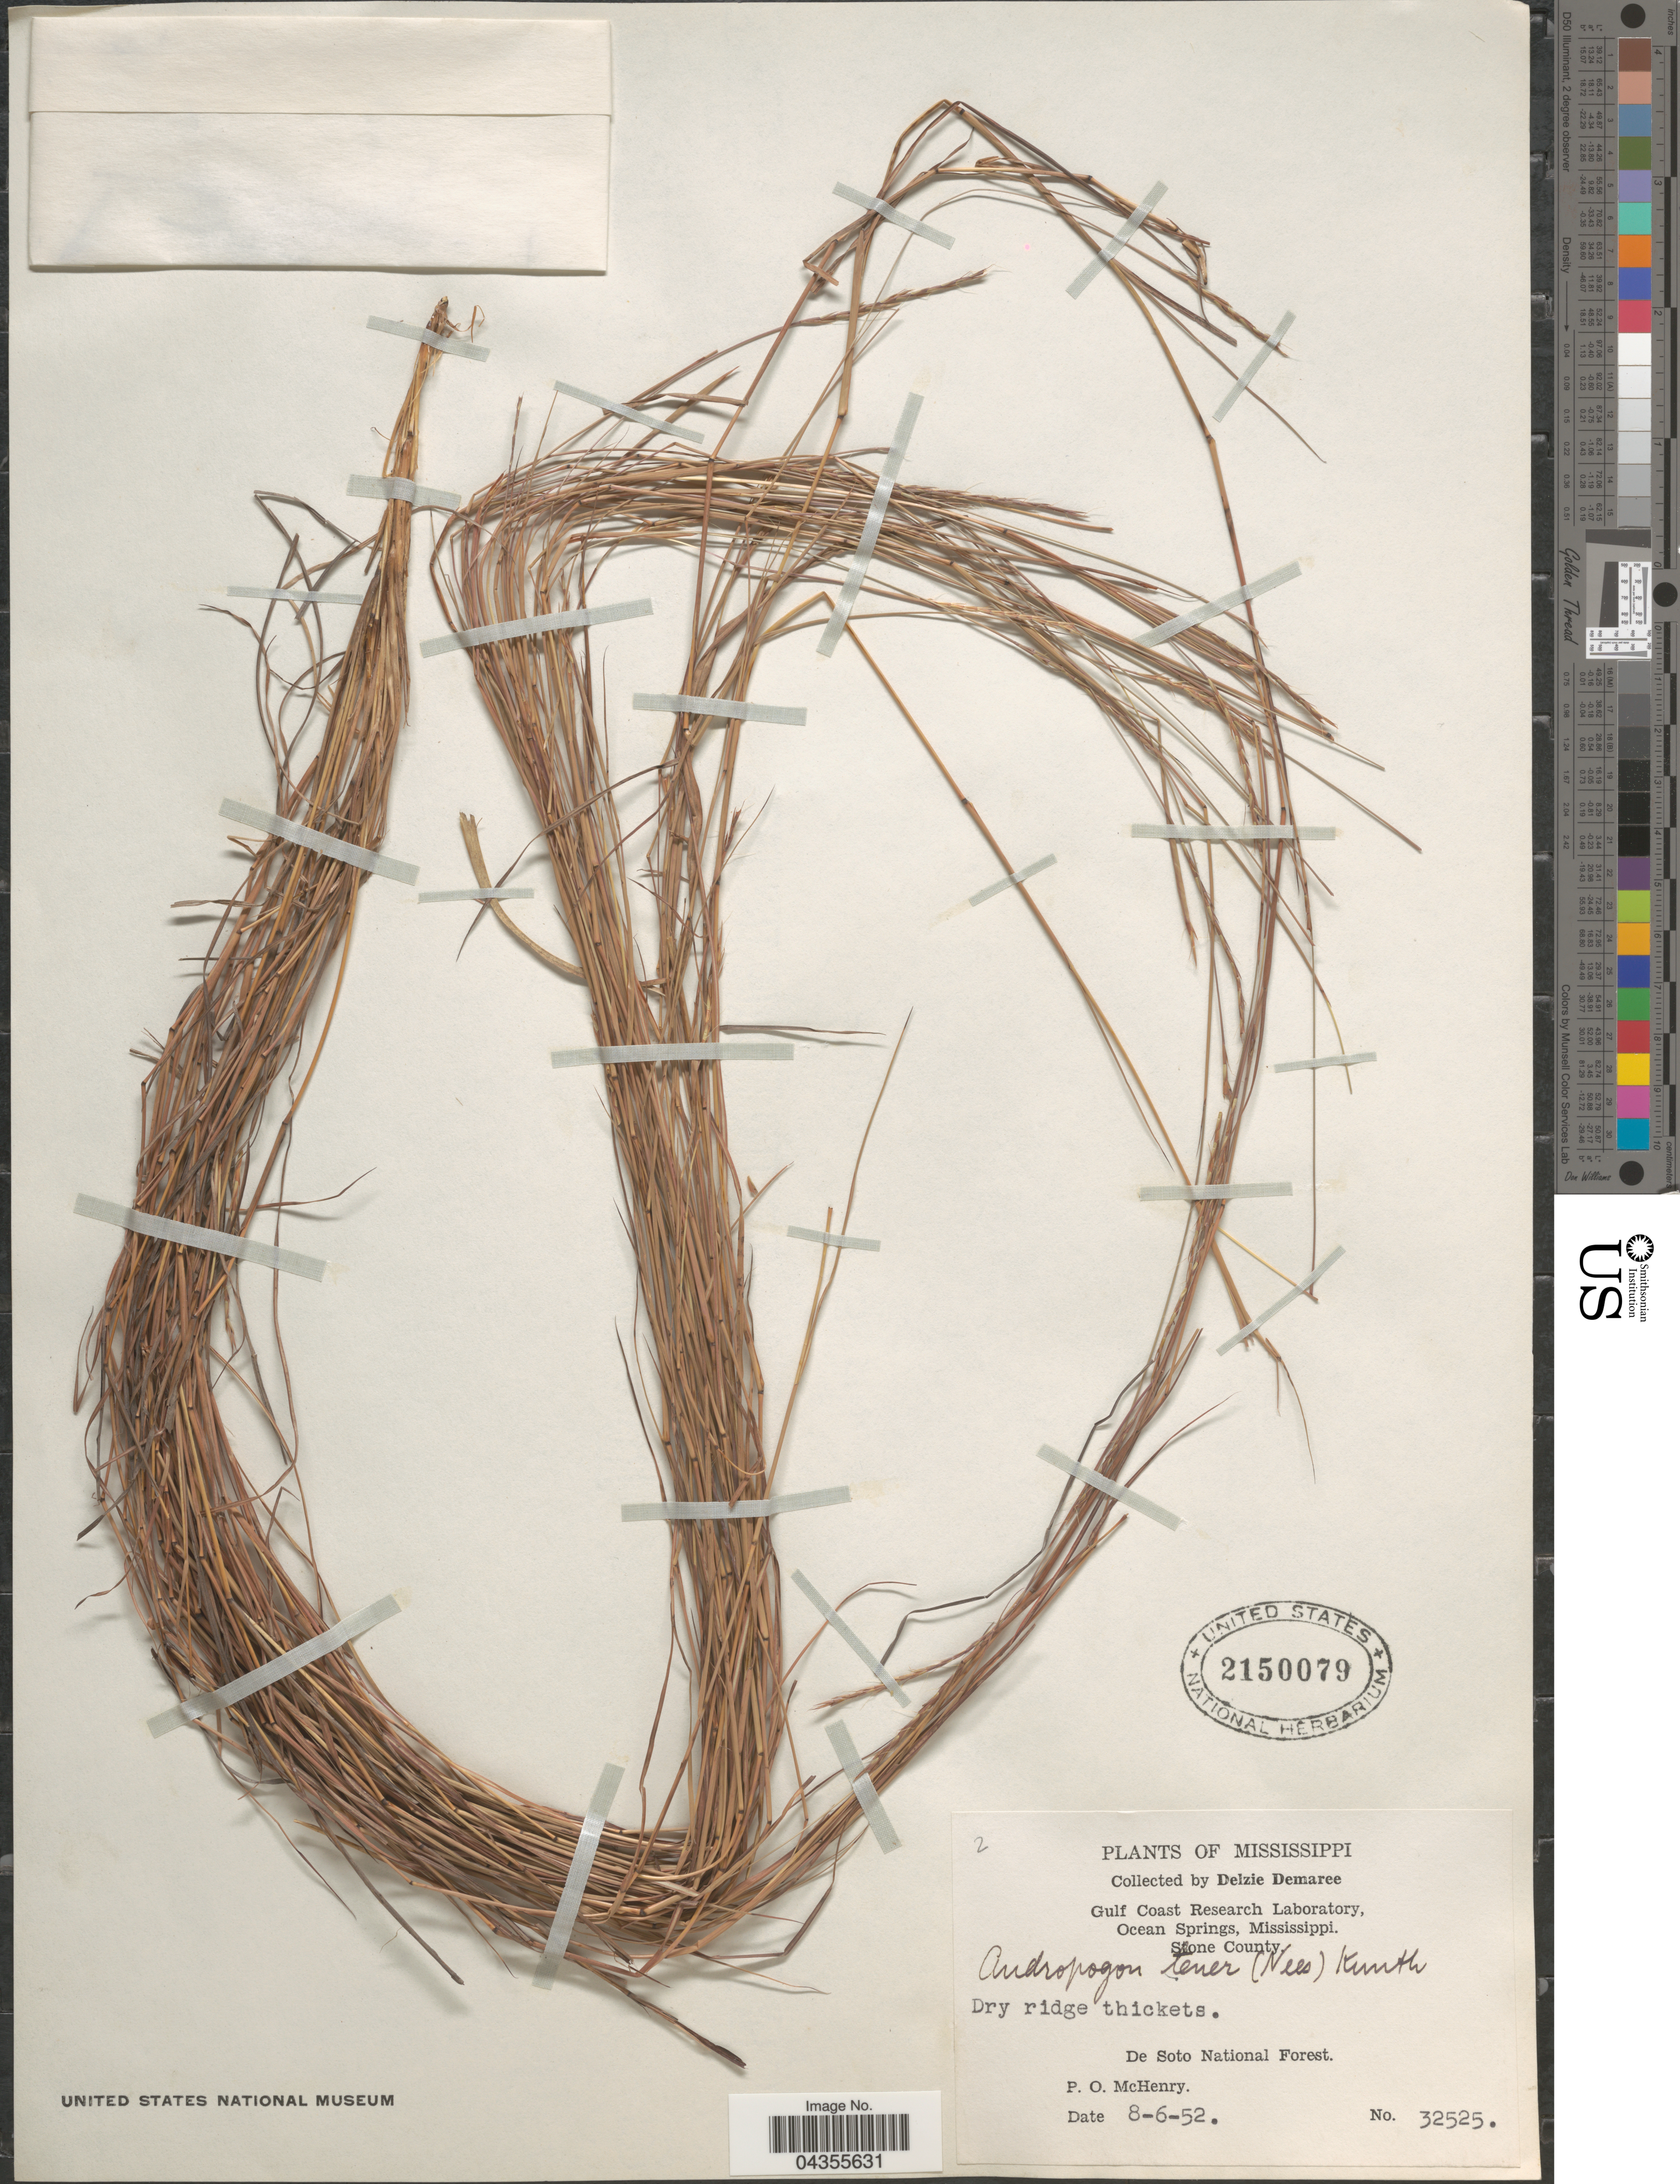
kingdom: Plantae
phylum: Tracheophyta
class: Liliopsida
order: Poales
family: Poaceae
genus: Schizachyrium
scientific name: Schizachyrium tenerum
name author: Nees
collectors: D. Demaree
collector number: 32525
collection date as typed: Transcribed d/m/y: 6/8/52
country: United States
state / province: Mississippi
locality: Gulf Coast Research Laboratory, Ocean Springs, Stone County. Dry ridge thickets. De Soto National Forest. P. O. McHenry.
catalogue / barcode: US 2150079